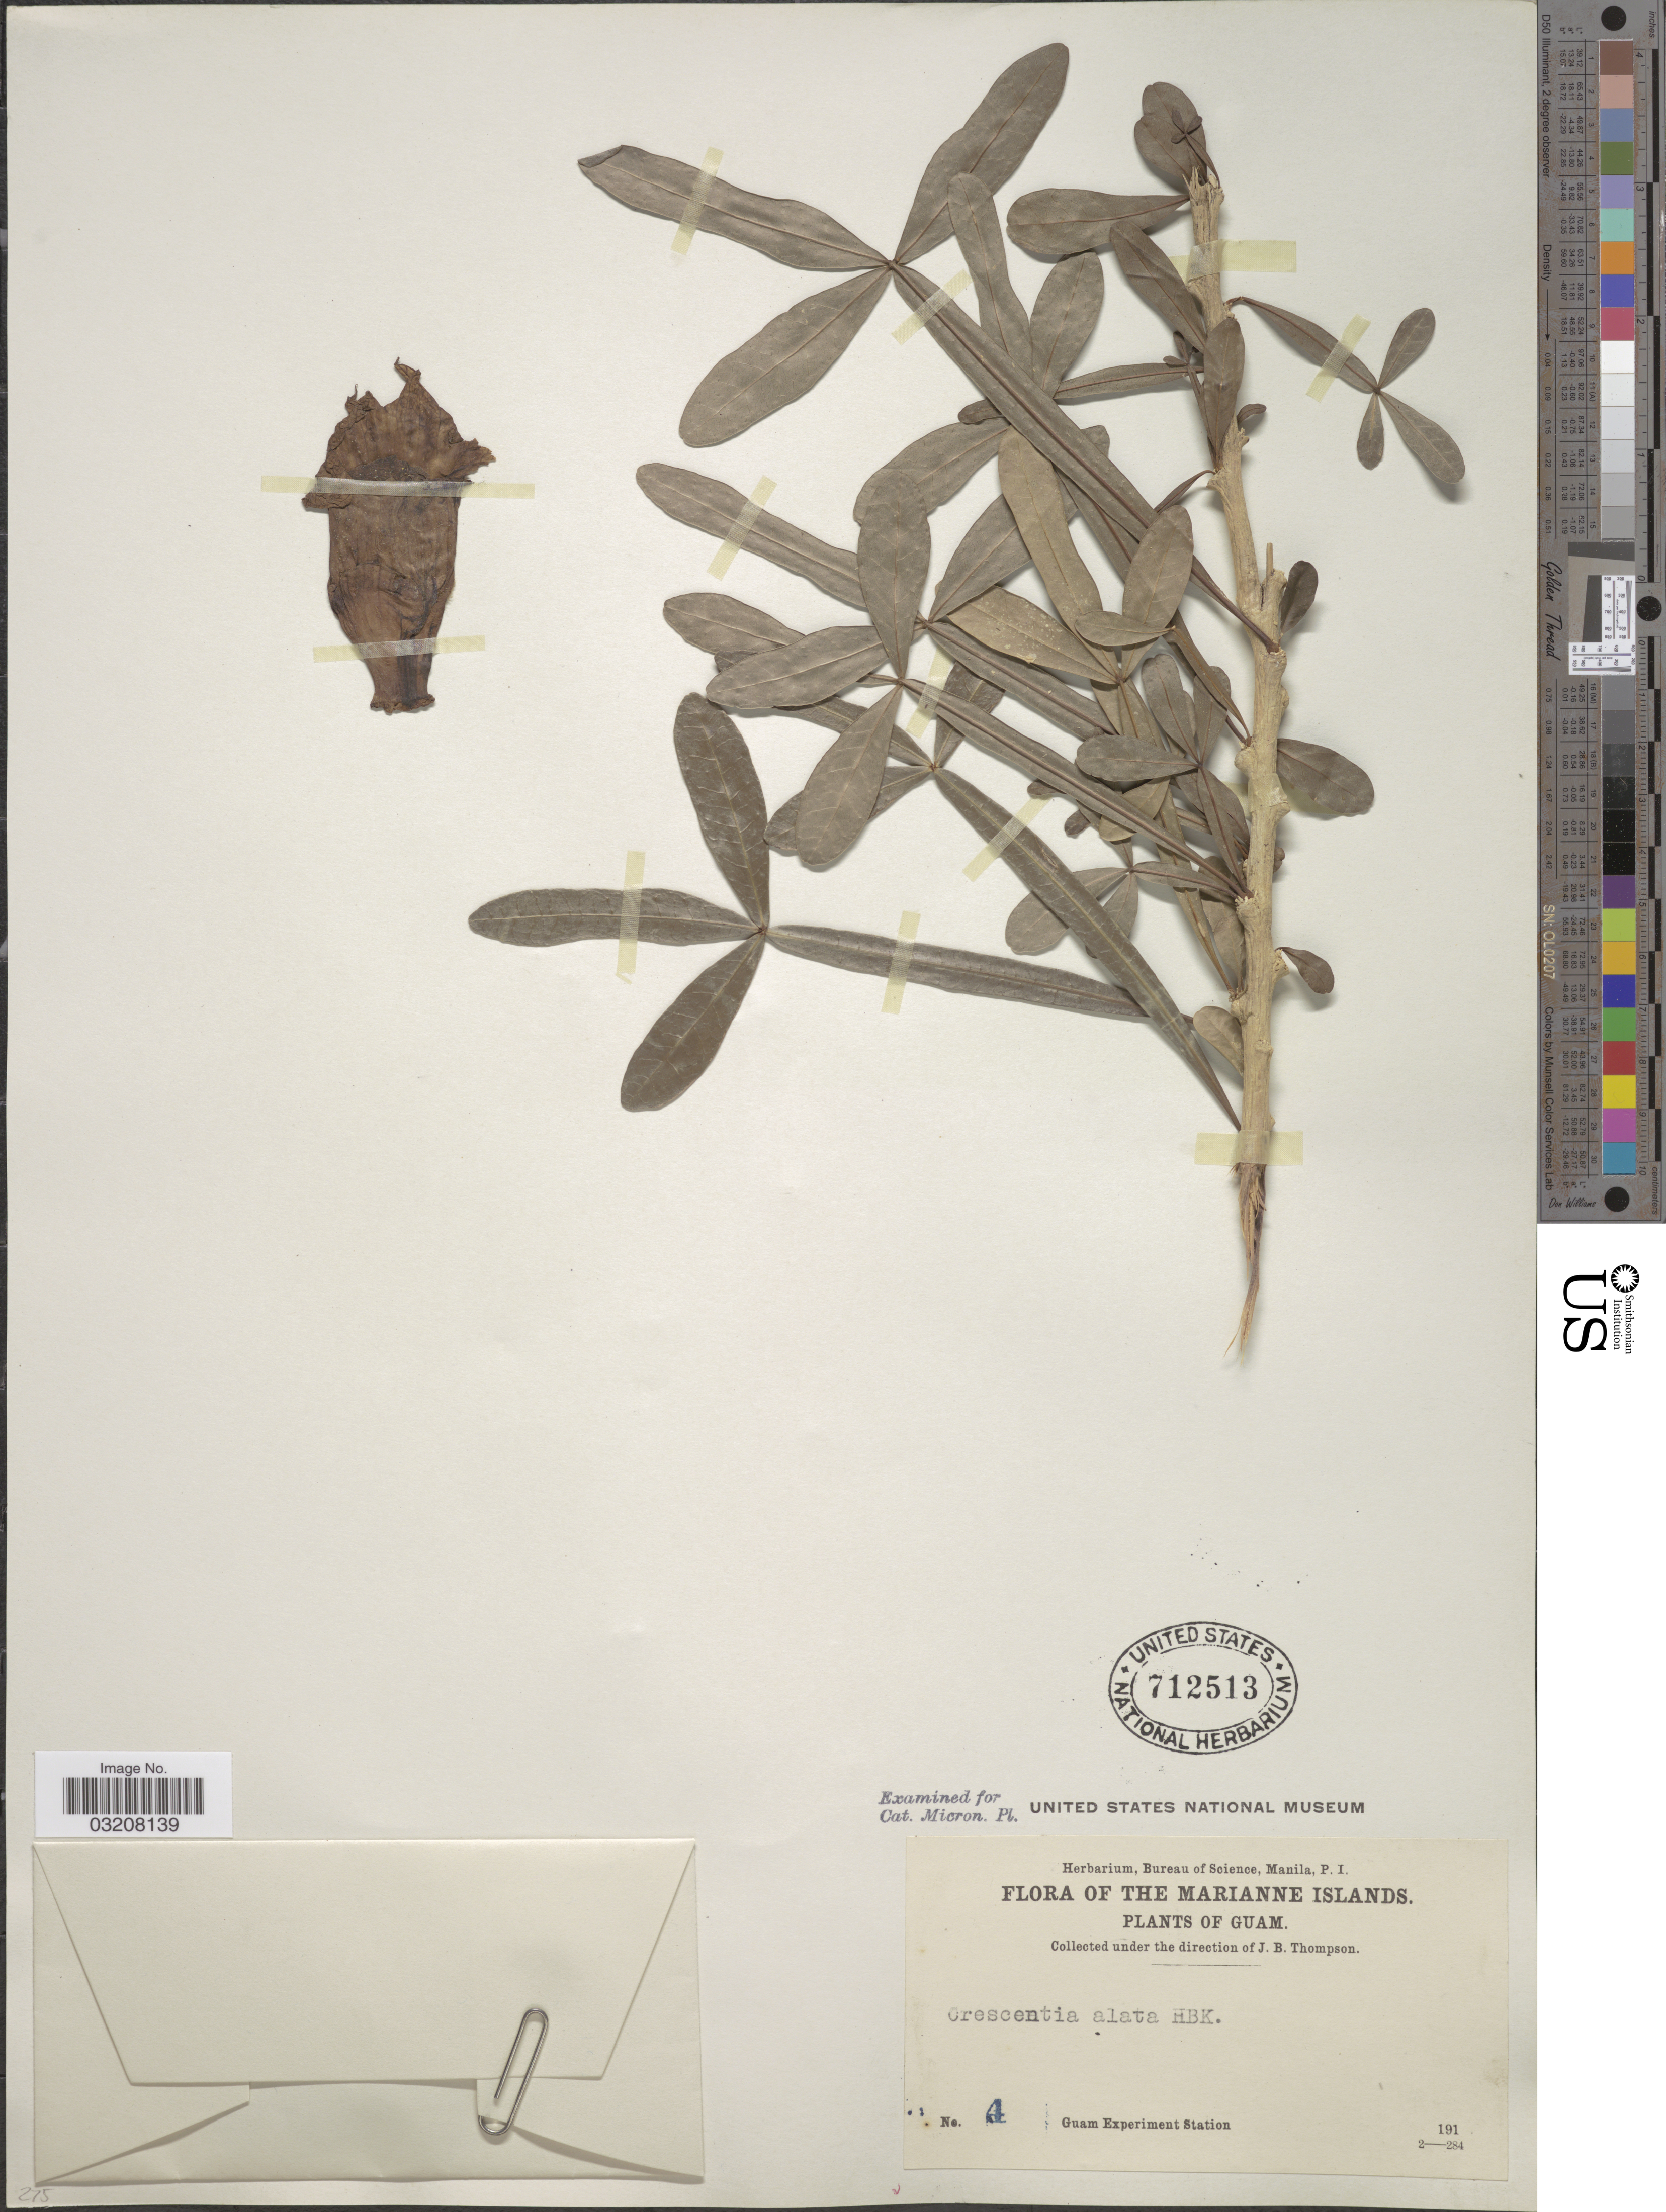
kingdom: Plantae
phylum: Tracheophyta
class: Magnoliopsida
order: Lamiales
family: Bignoniaceae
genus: Crescentia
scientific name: Crescentia alata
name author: Kunth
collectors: Guam Exp. Sta.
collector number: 4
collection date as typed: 191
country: Guam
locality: The Marianne Islands. Guam Experiment Station [unsure placement]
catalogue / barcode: US 712513